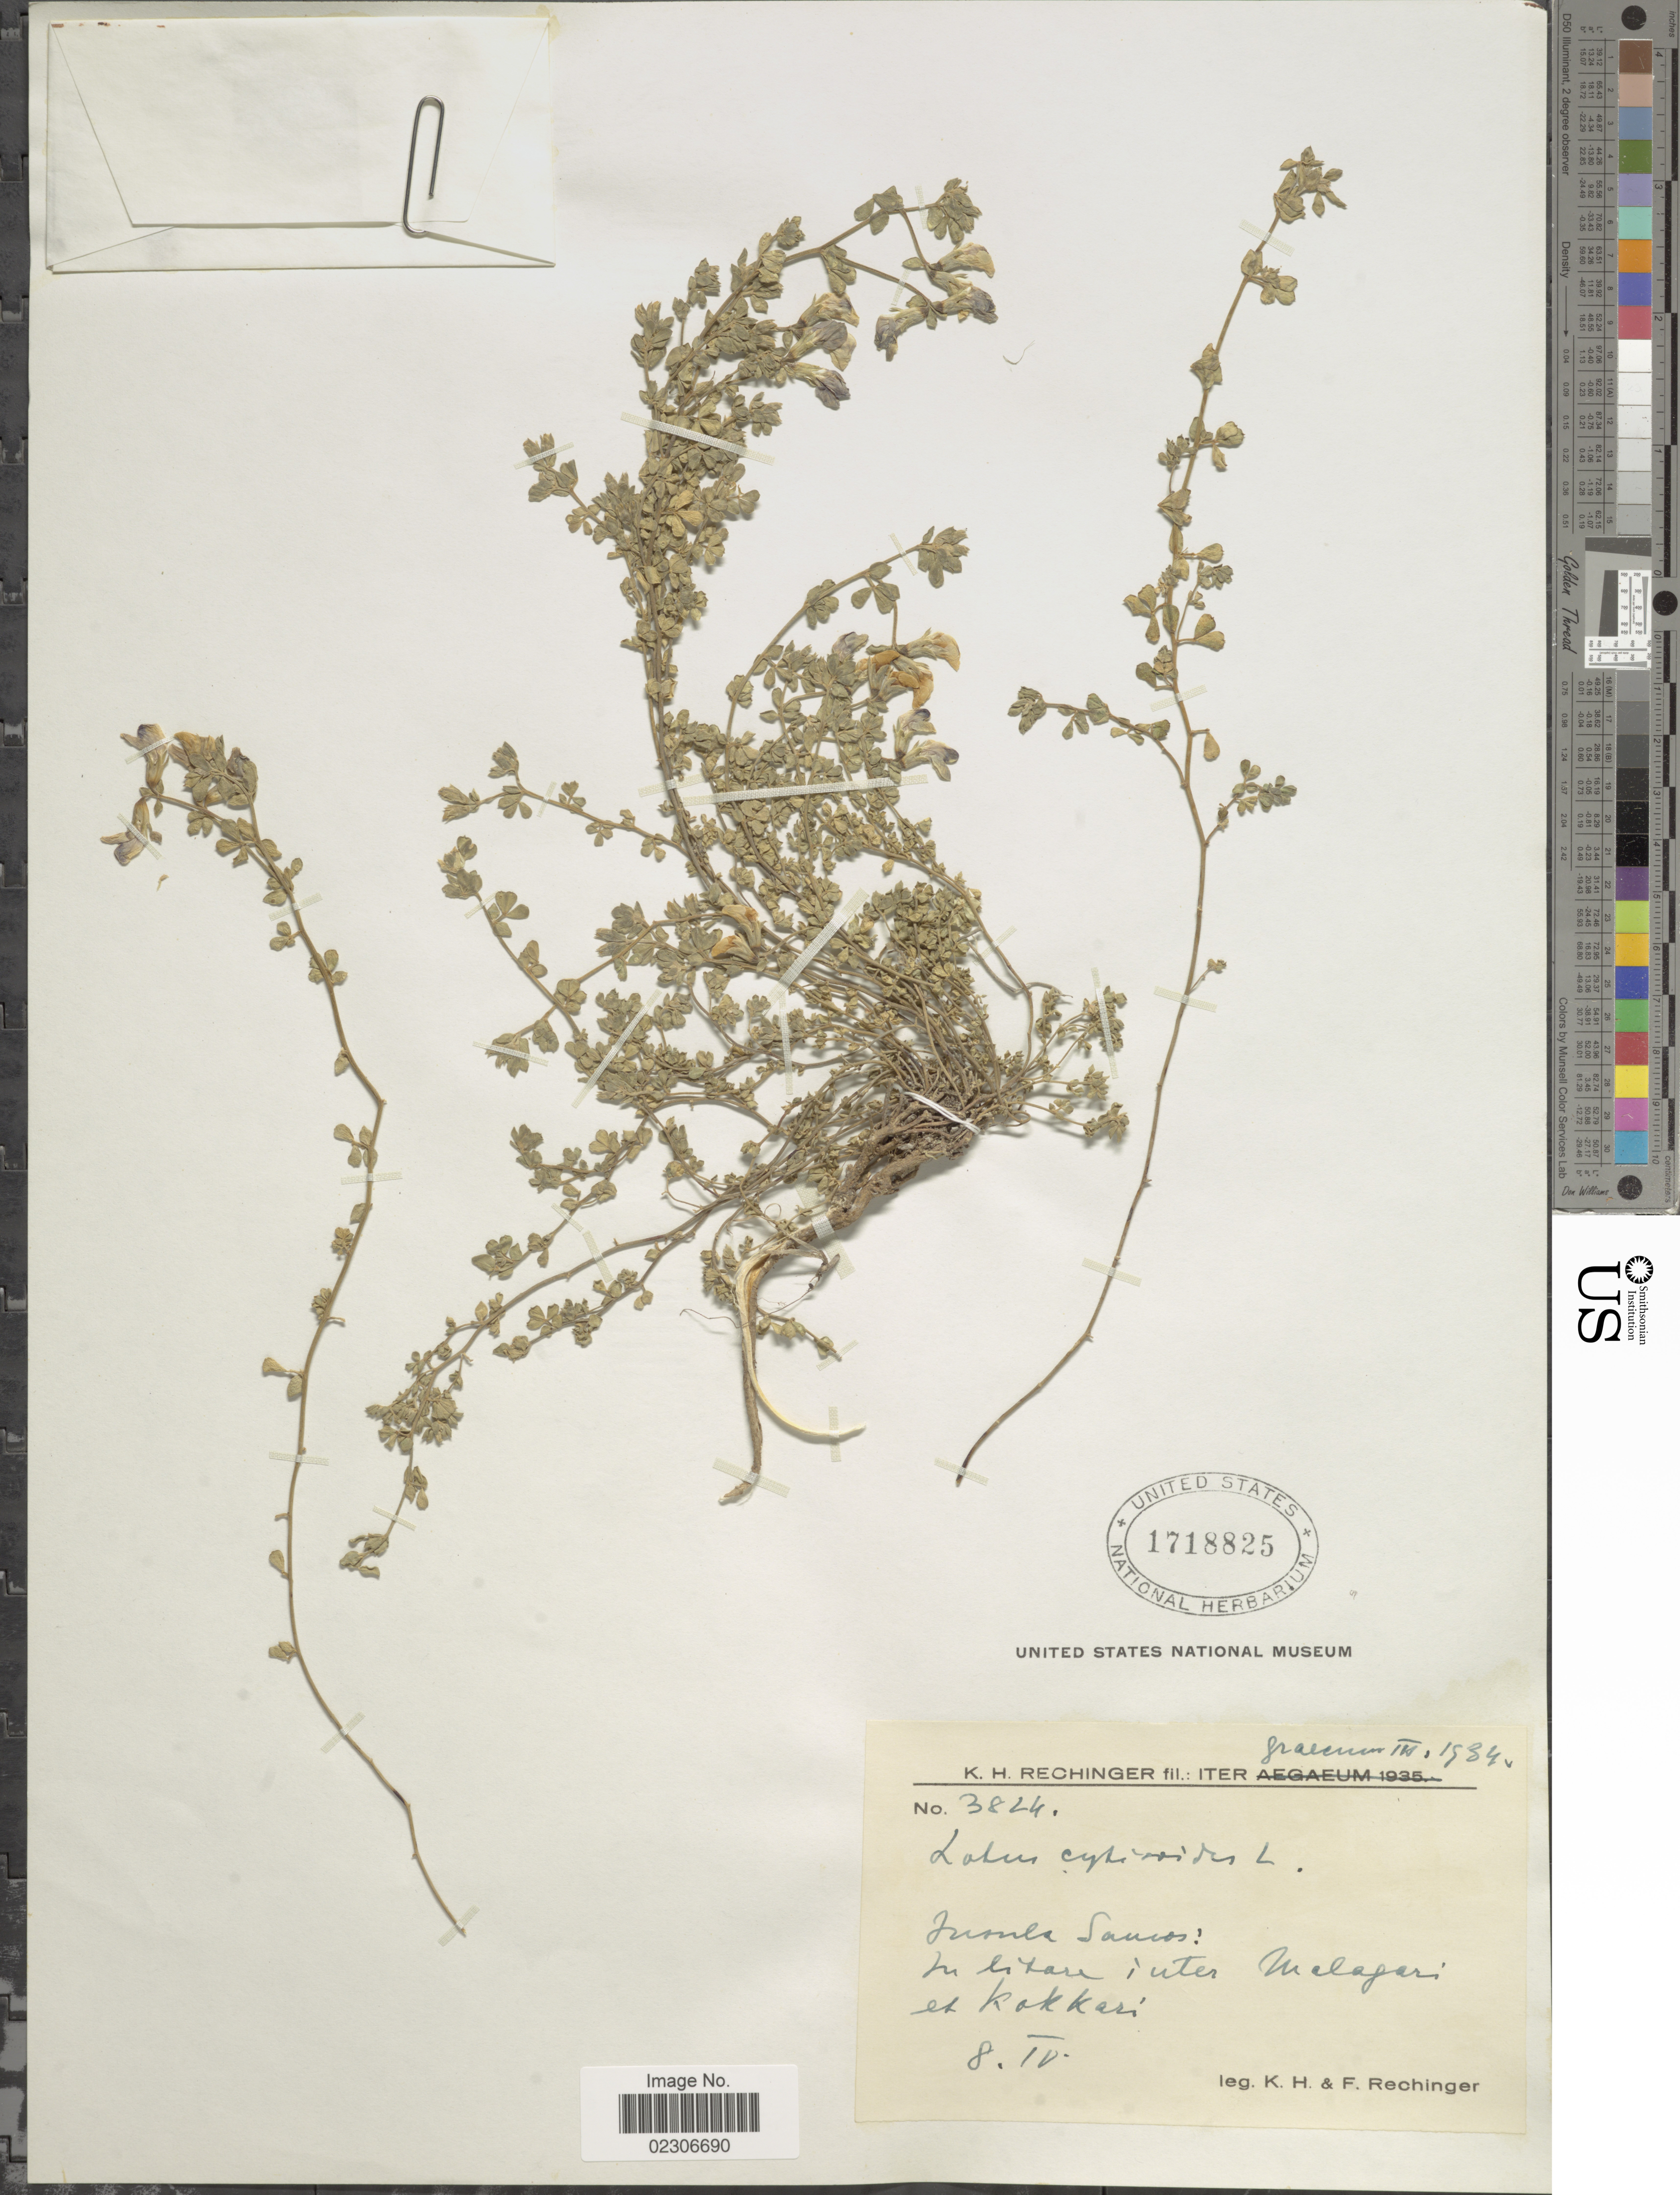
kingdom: Plantae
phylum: Tracheophyta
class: Magnoliopsida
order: Fabales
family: Fabaceae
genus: Lotus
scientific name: Lotus cytisoides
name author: L.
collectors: K. H. Rechinger & F. Rechinger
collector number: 3844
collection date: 1934-04-08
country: Greece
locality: Insula Samos: In litore inter Malagari et Kokkari.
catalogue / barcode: US 1718825